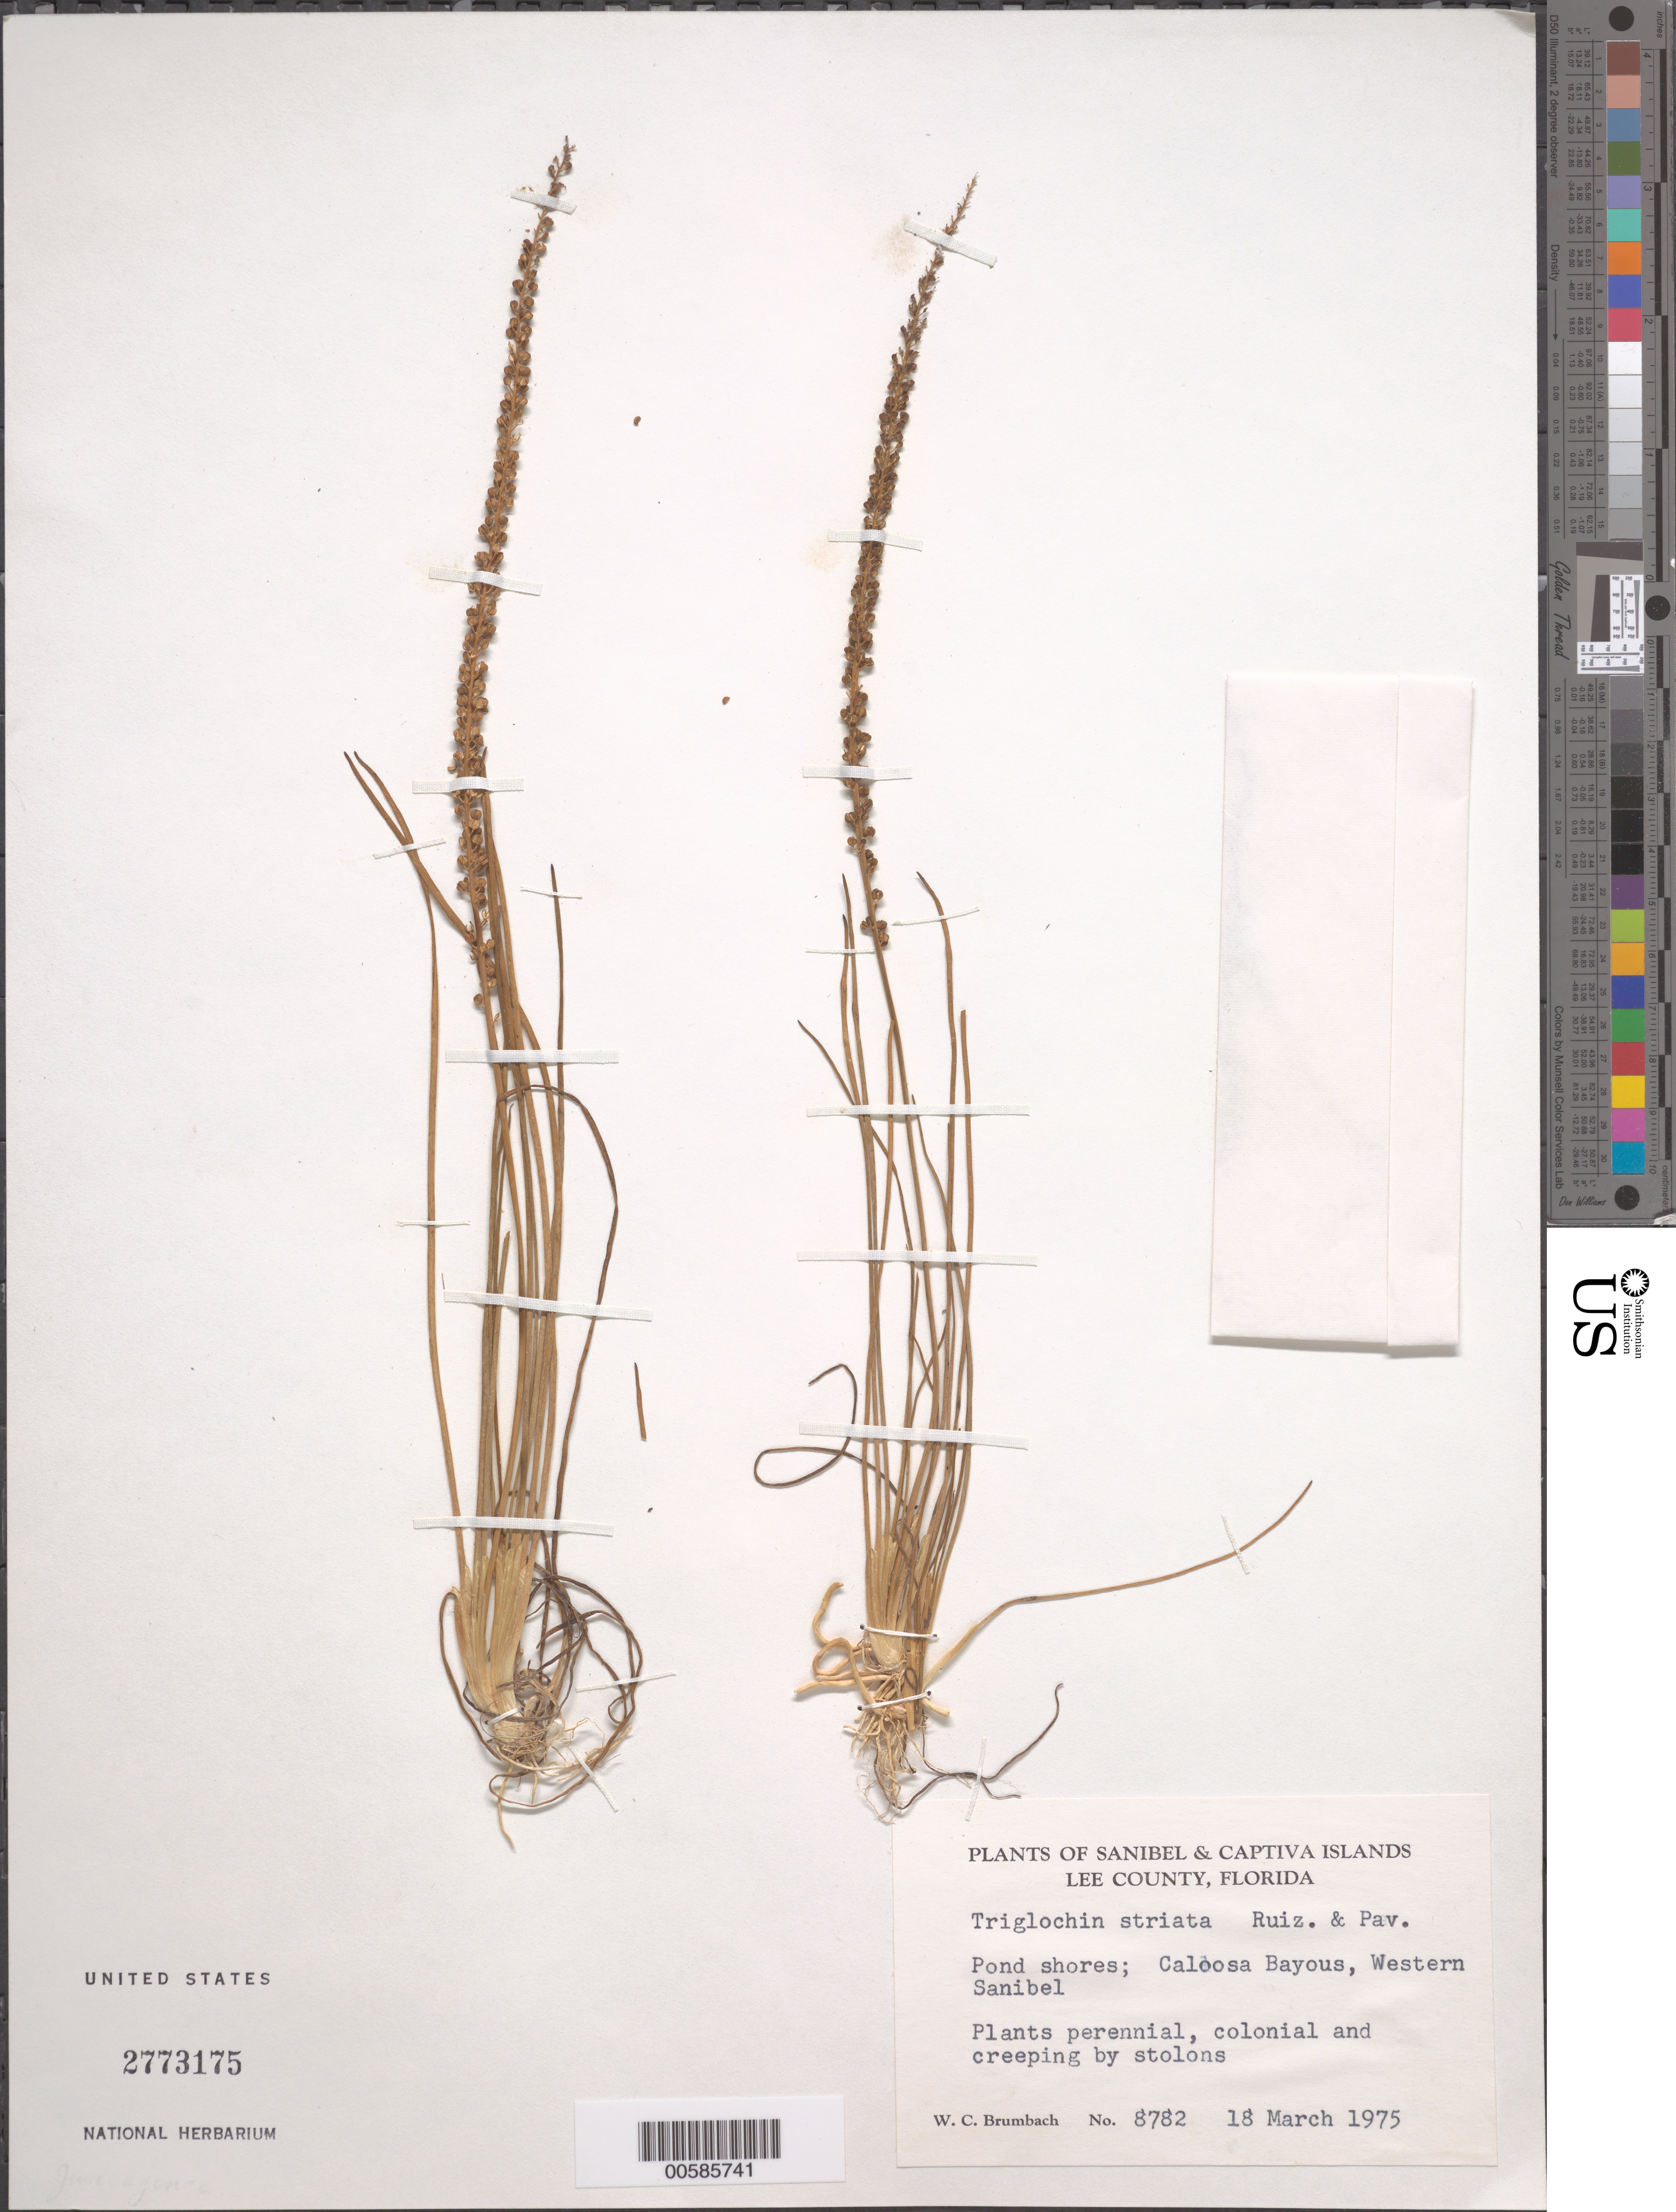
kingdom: Plantae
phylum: Tracheophyta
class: Liliopsida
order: Alismatales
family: Juncaginaceae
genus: Triglochin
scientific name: Triglochin striata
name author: Ruiz & Pav.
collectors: W. C. Brumbach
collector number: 8782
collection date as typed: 18 Mar 1975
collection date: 1975-03-18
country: United States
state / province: Florida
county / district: Lee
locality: Caloosa Bayous, Western Sanibel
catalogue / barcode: US 2773175